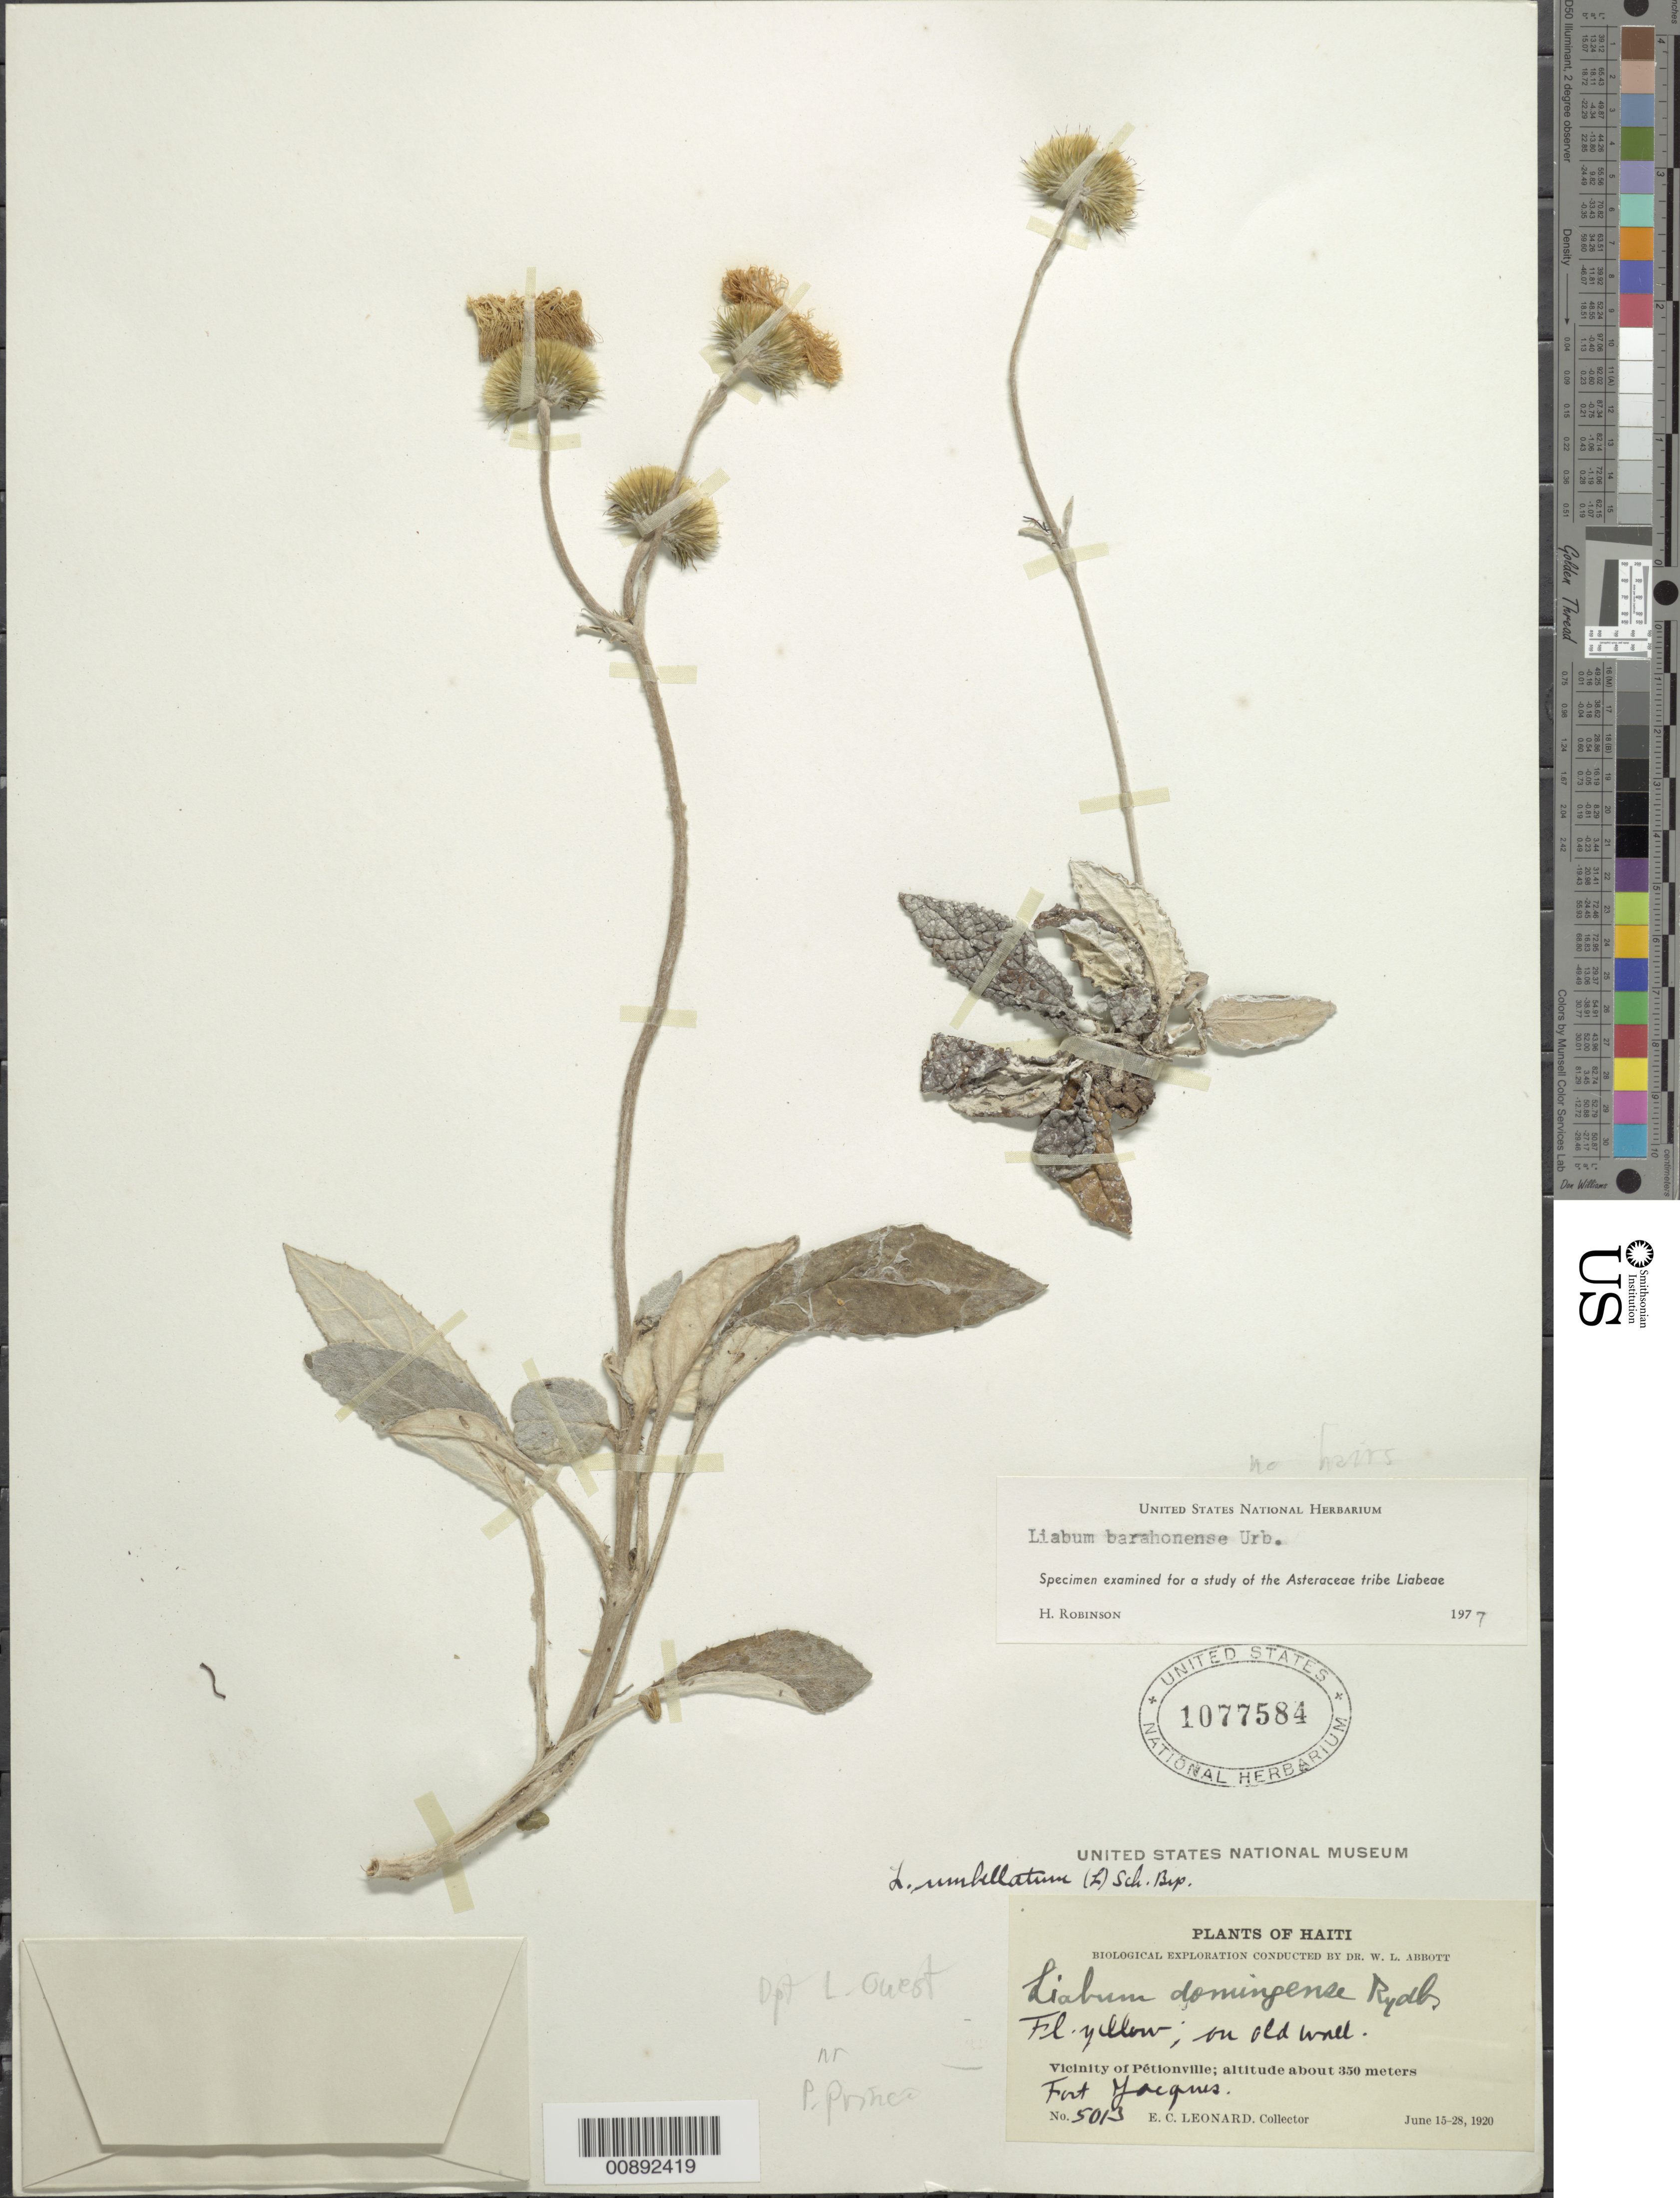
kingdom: Plantae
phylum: Tracheophyta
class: Magnoliopsida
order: Asterales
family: Asteraceae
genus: Liabum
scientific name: Liabum barahonense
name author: Urb.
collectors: E. C. Leonard & W. L. Abbott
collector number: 5013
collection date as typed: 15 June 1920 to 28 June 1920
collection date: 1920-06-15/1920-06-28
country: Haiti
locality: Perionville, vic of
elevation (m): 350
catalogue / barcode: US 1077584